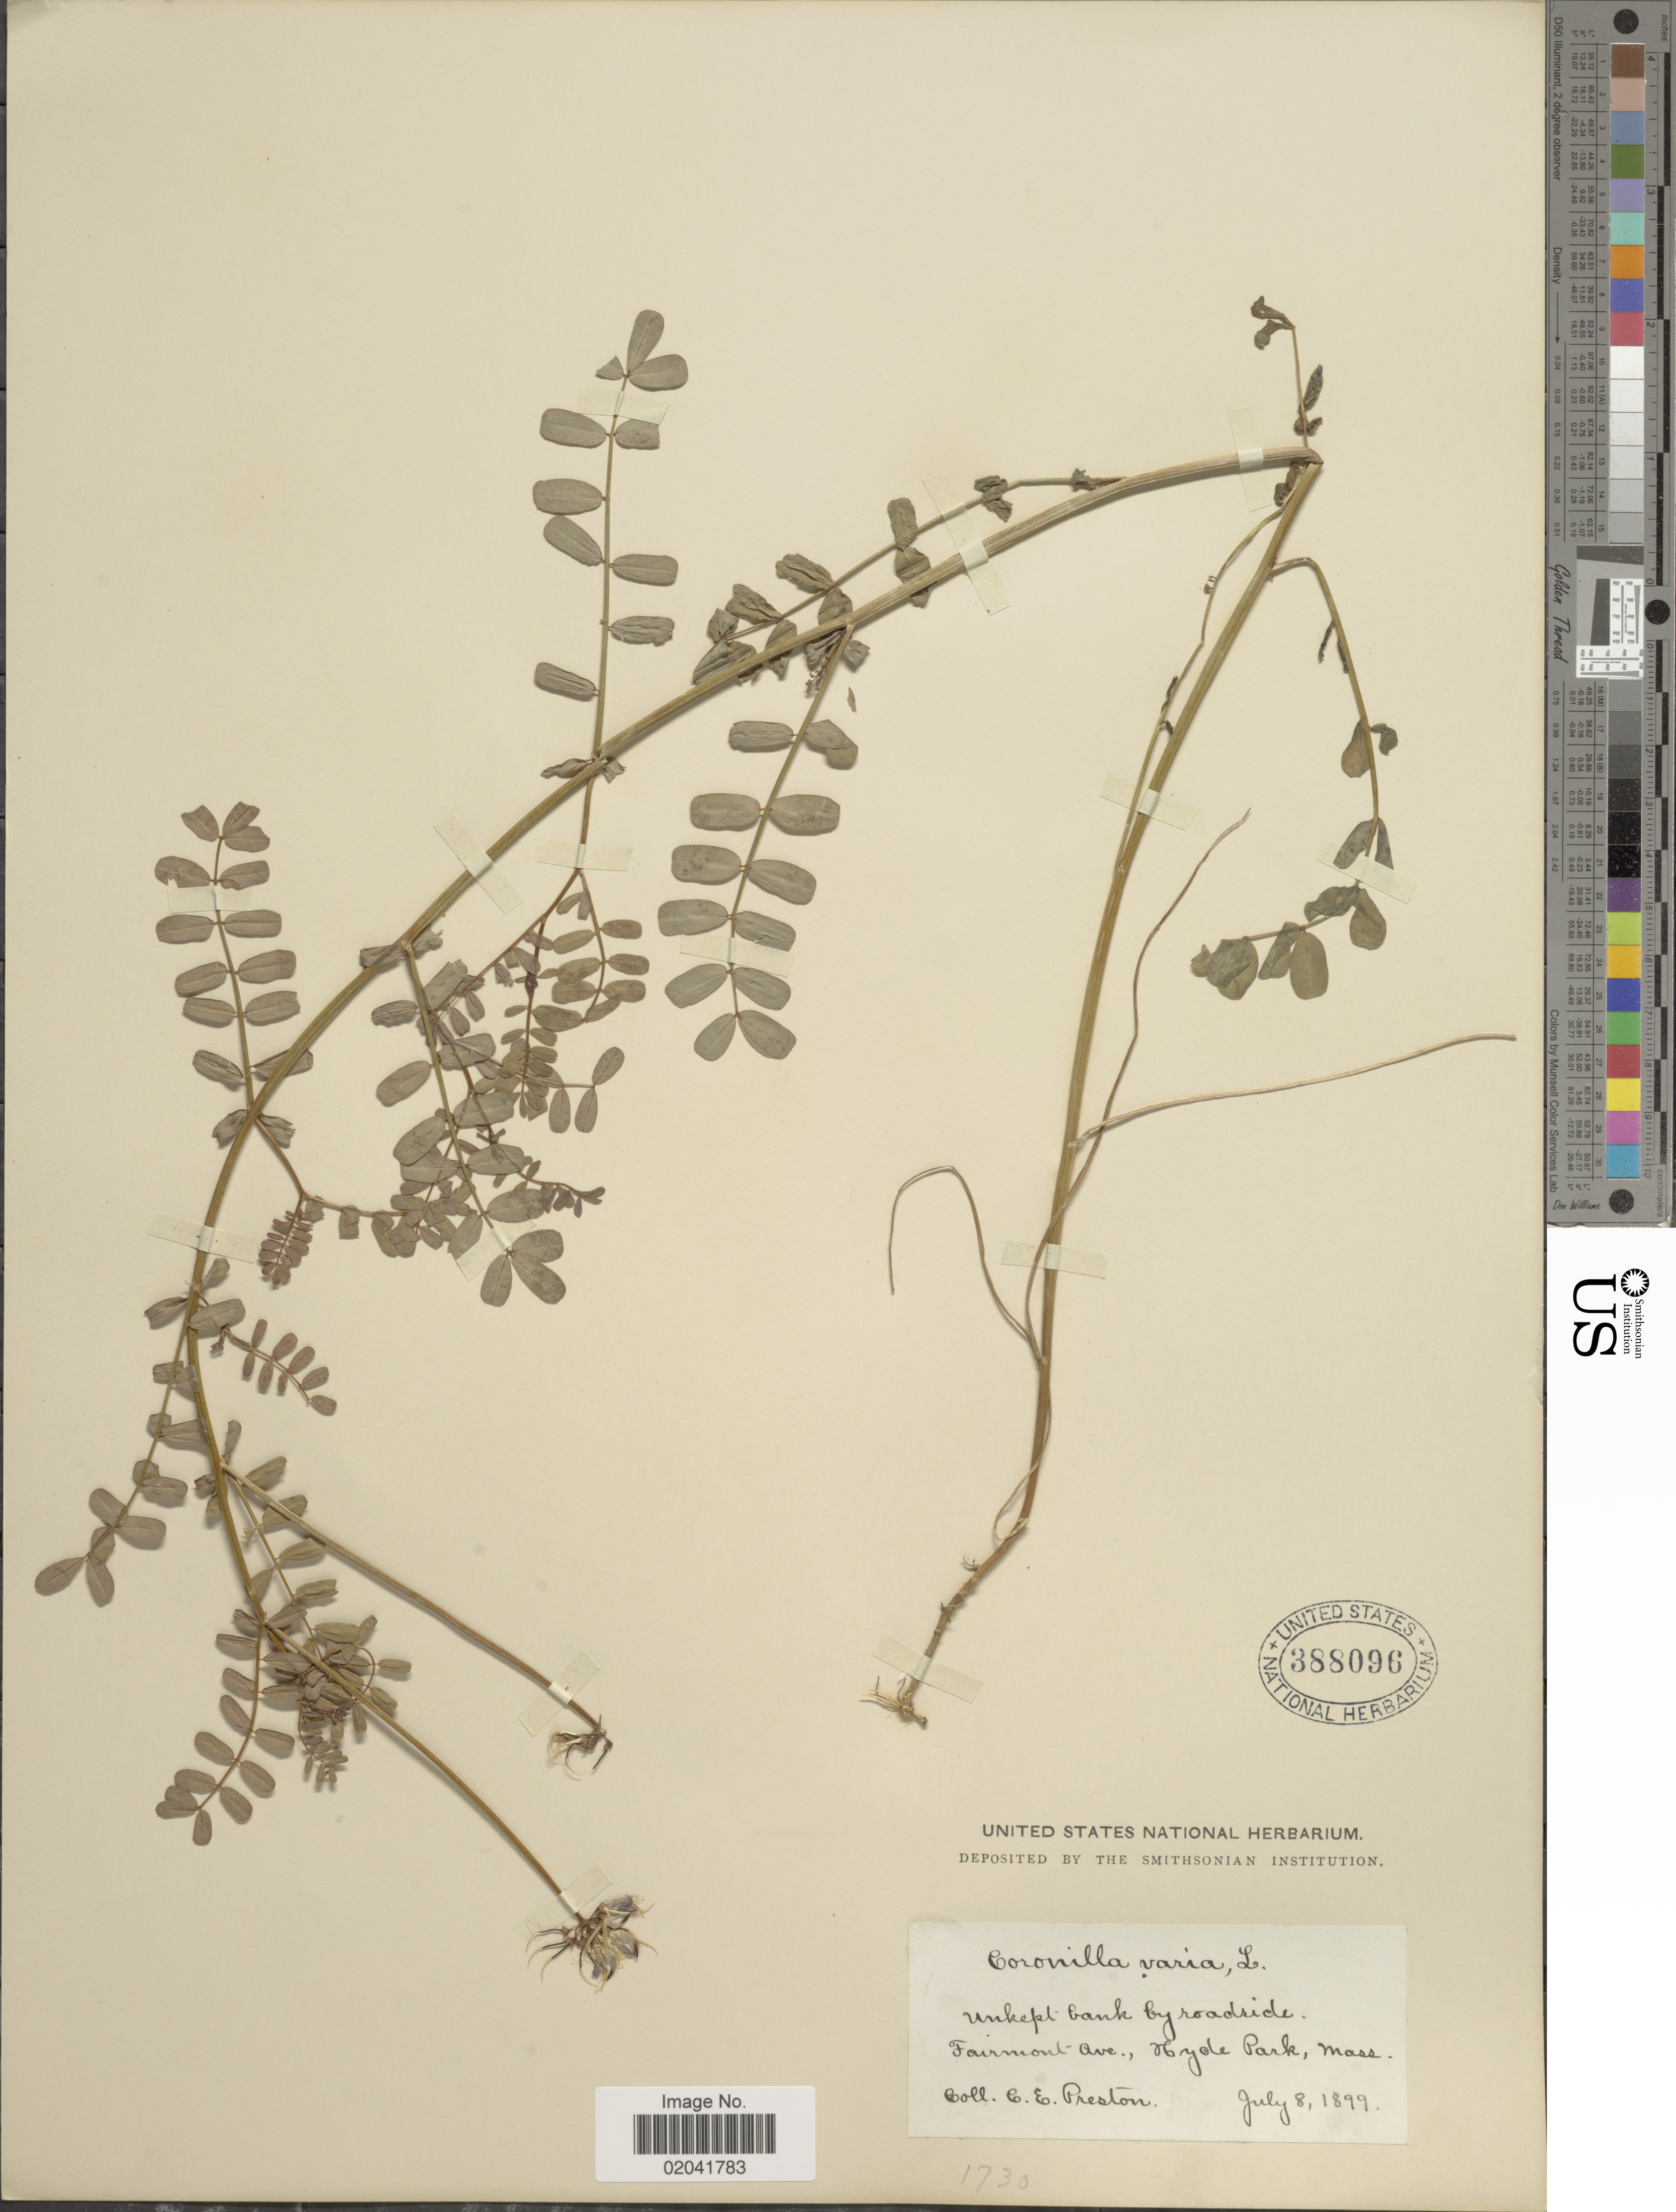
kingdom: Plantae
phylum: Tracheophyta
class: Magnoliopsida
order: Fabales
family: Fabaceae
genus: Coronilla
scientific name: Coronilla varia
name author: L.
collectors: C. Preston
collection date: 1899-07-08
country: United States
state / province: Massachusetts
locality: Unkept bank by roadside Fairmont Ave., Hyde Park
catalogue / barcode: US 388096